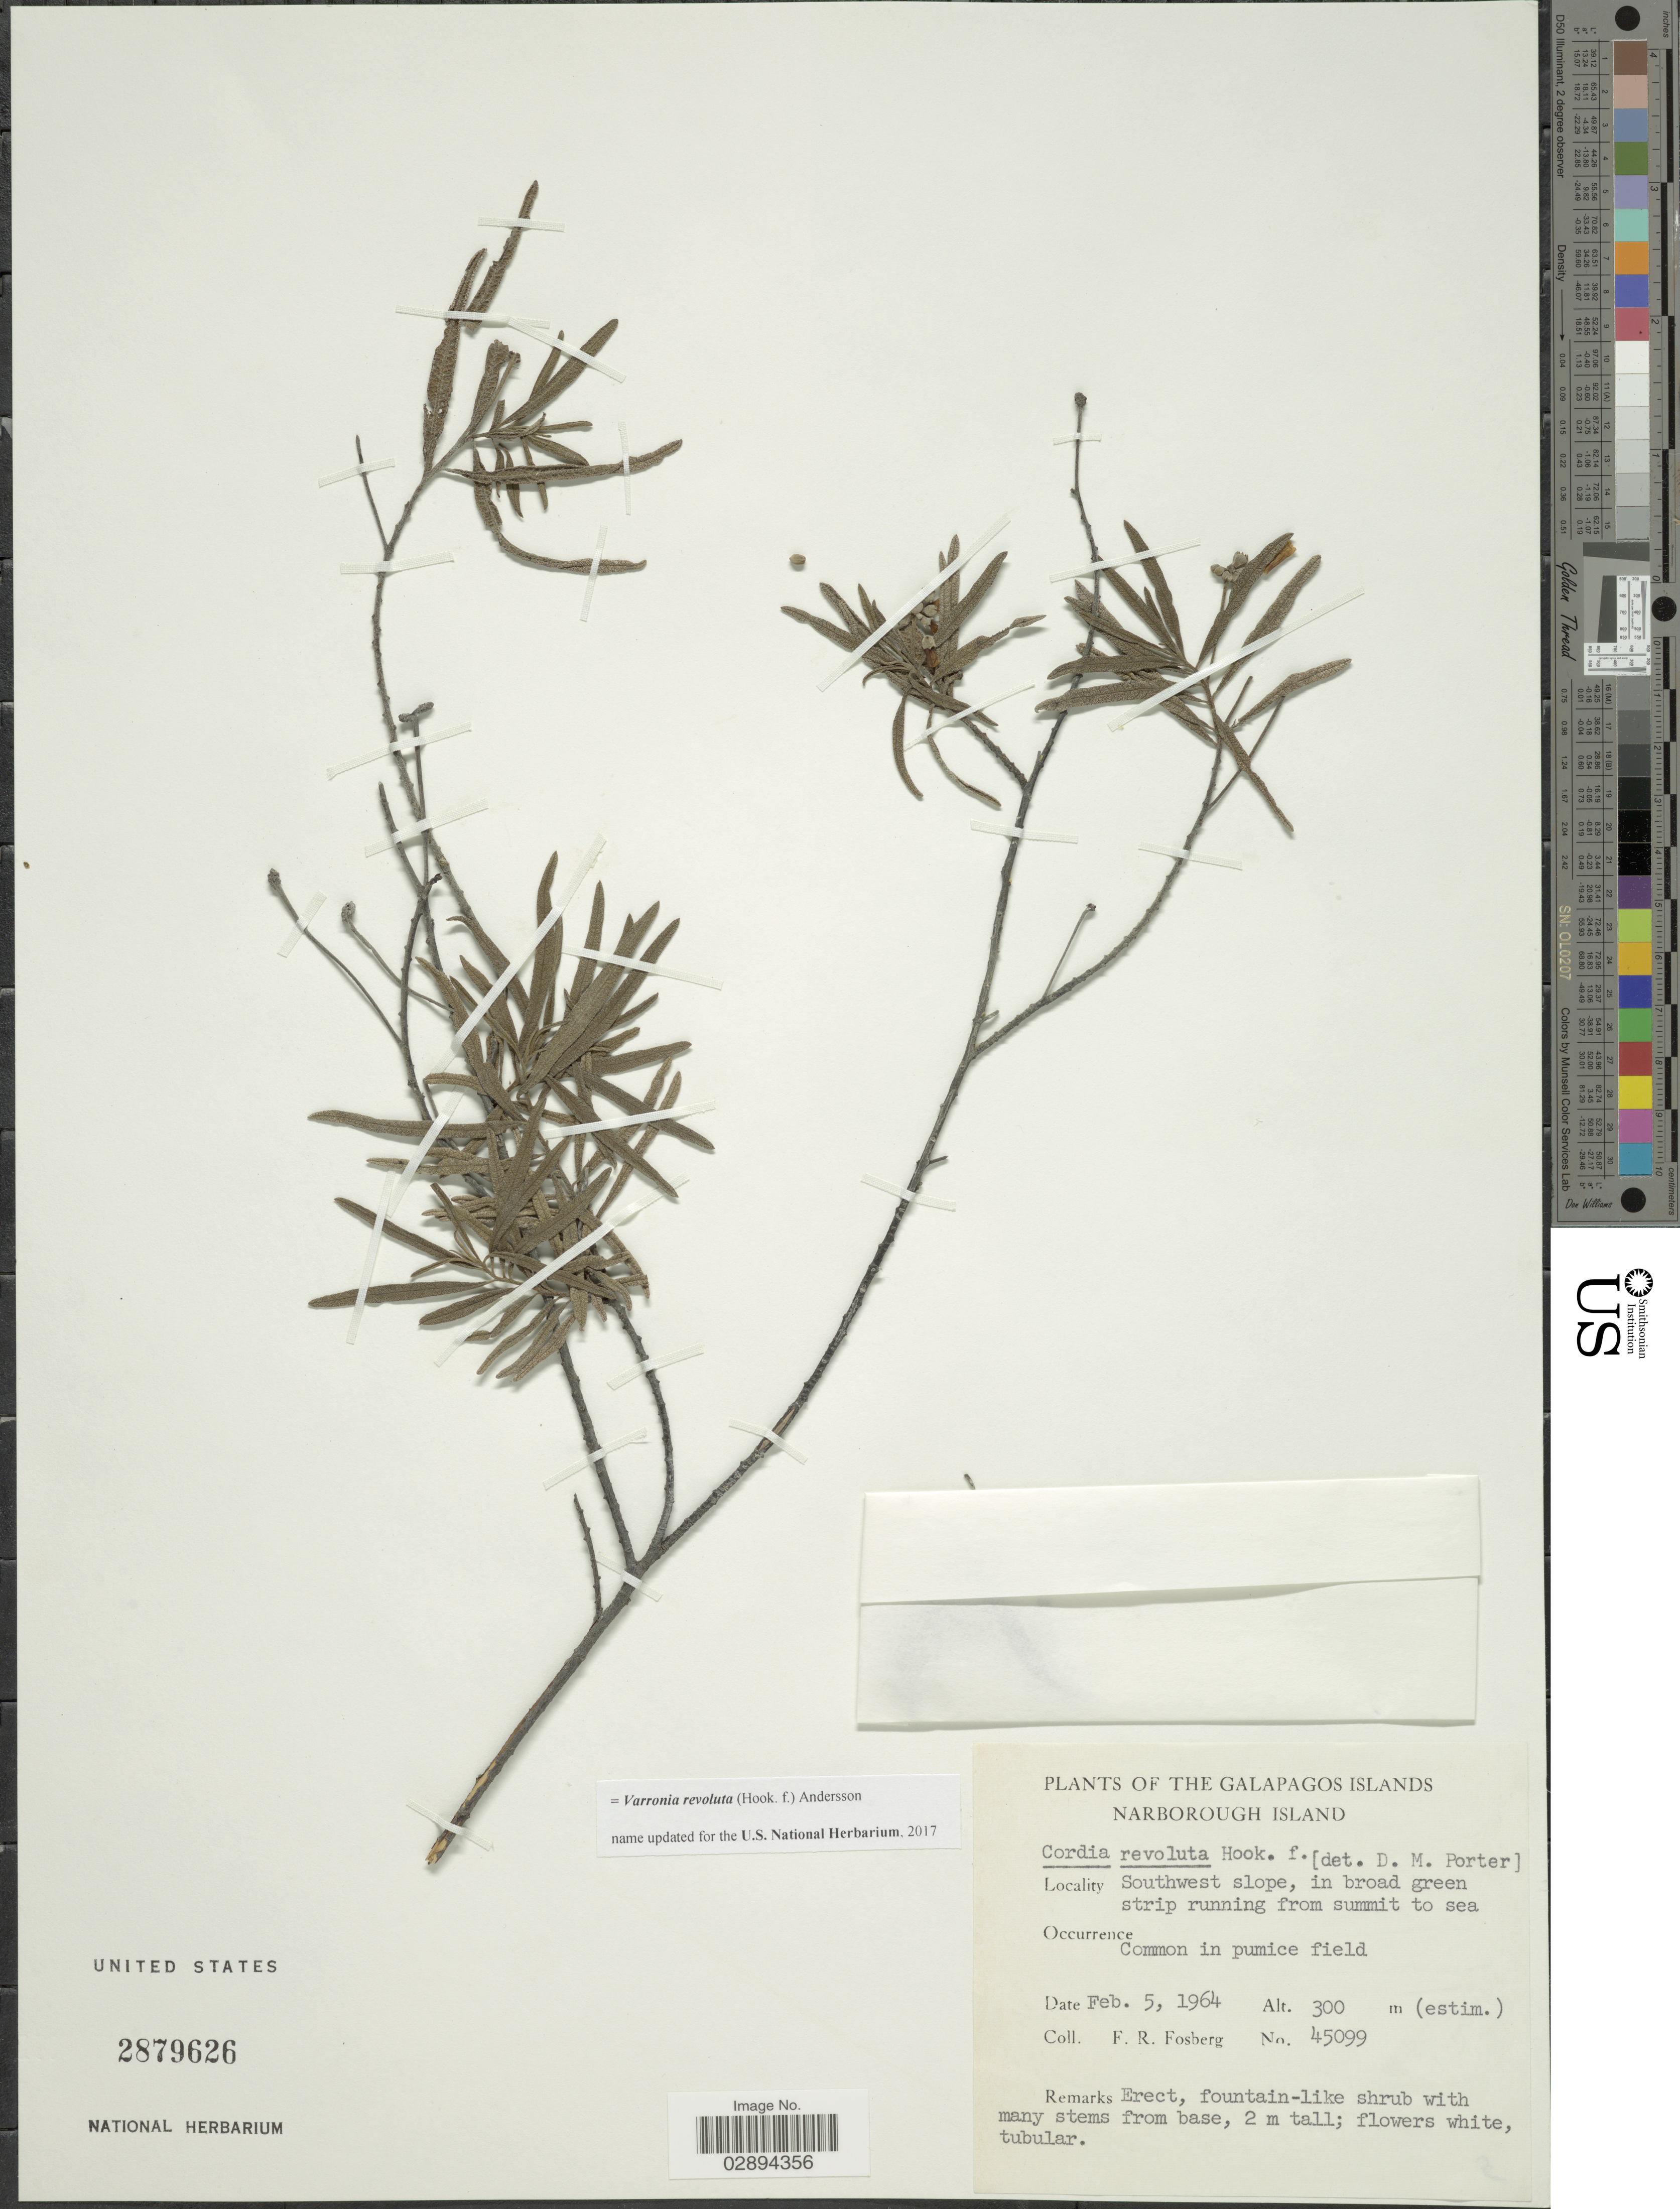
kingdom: Plantae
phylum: Tracheophyta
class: Magnoliopsida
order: Boraginales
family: Cordiaceae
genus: Varronia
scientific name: Varronia revoluta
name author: (Hook. f.) Andersson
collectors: F. R. Fosberg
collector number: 45099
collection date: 1964-02-05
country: Ecuador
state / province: Colón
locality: Galapagos Islands, Narborough Island, Southwest slope, in broad green strip running from summit to sea.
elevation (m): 300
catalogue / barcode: US 2879626